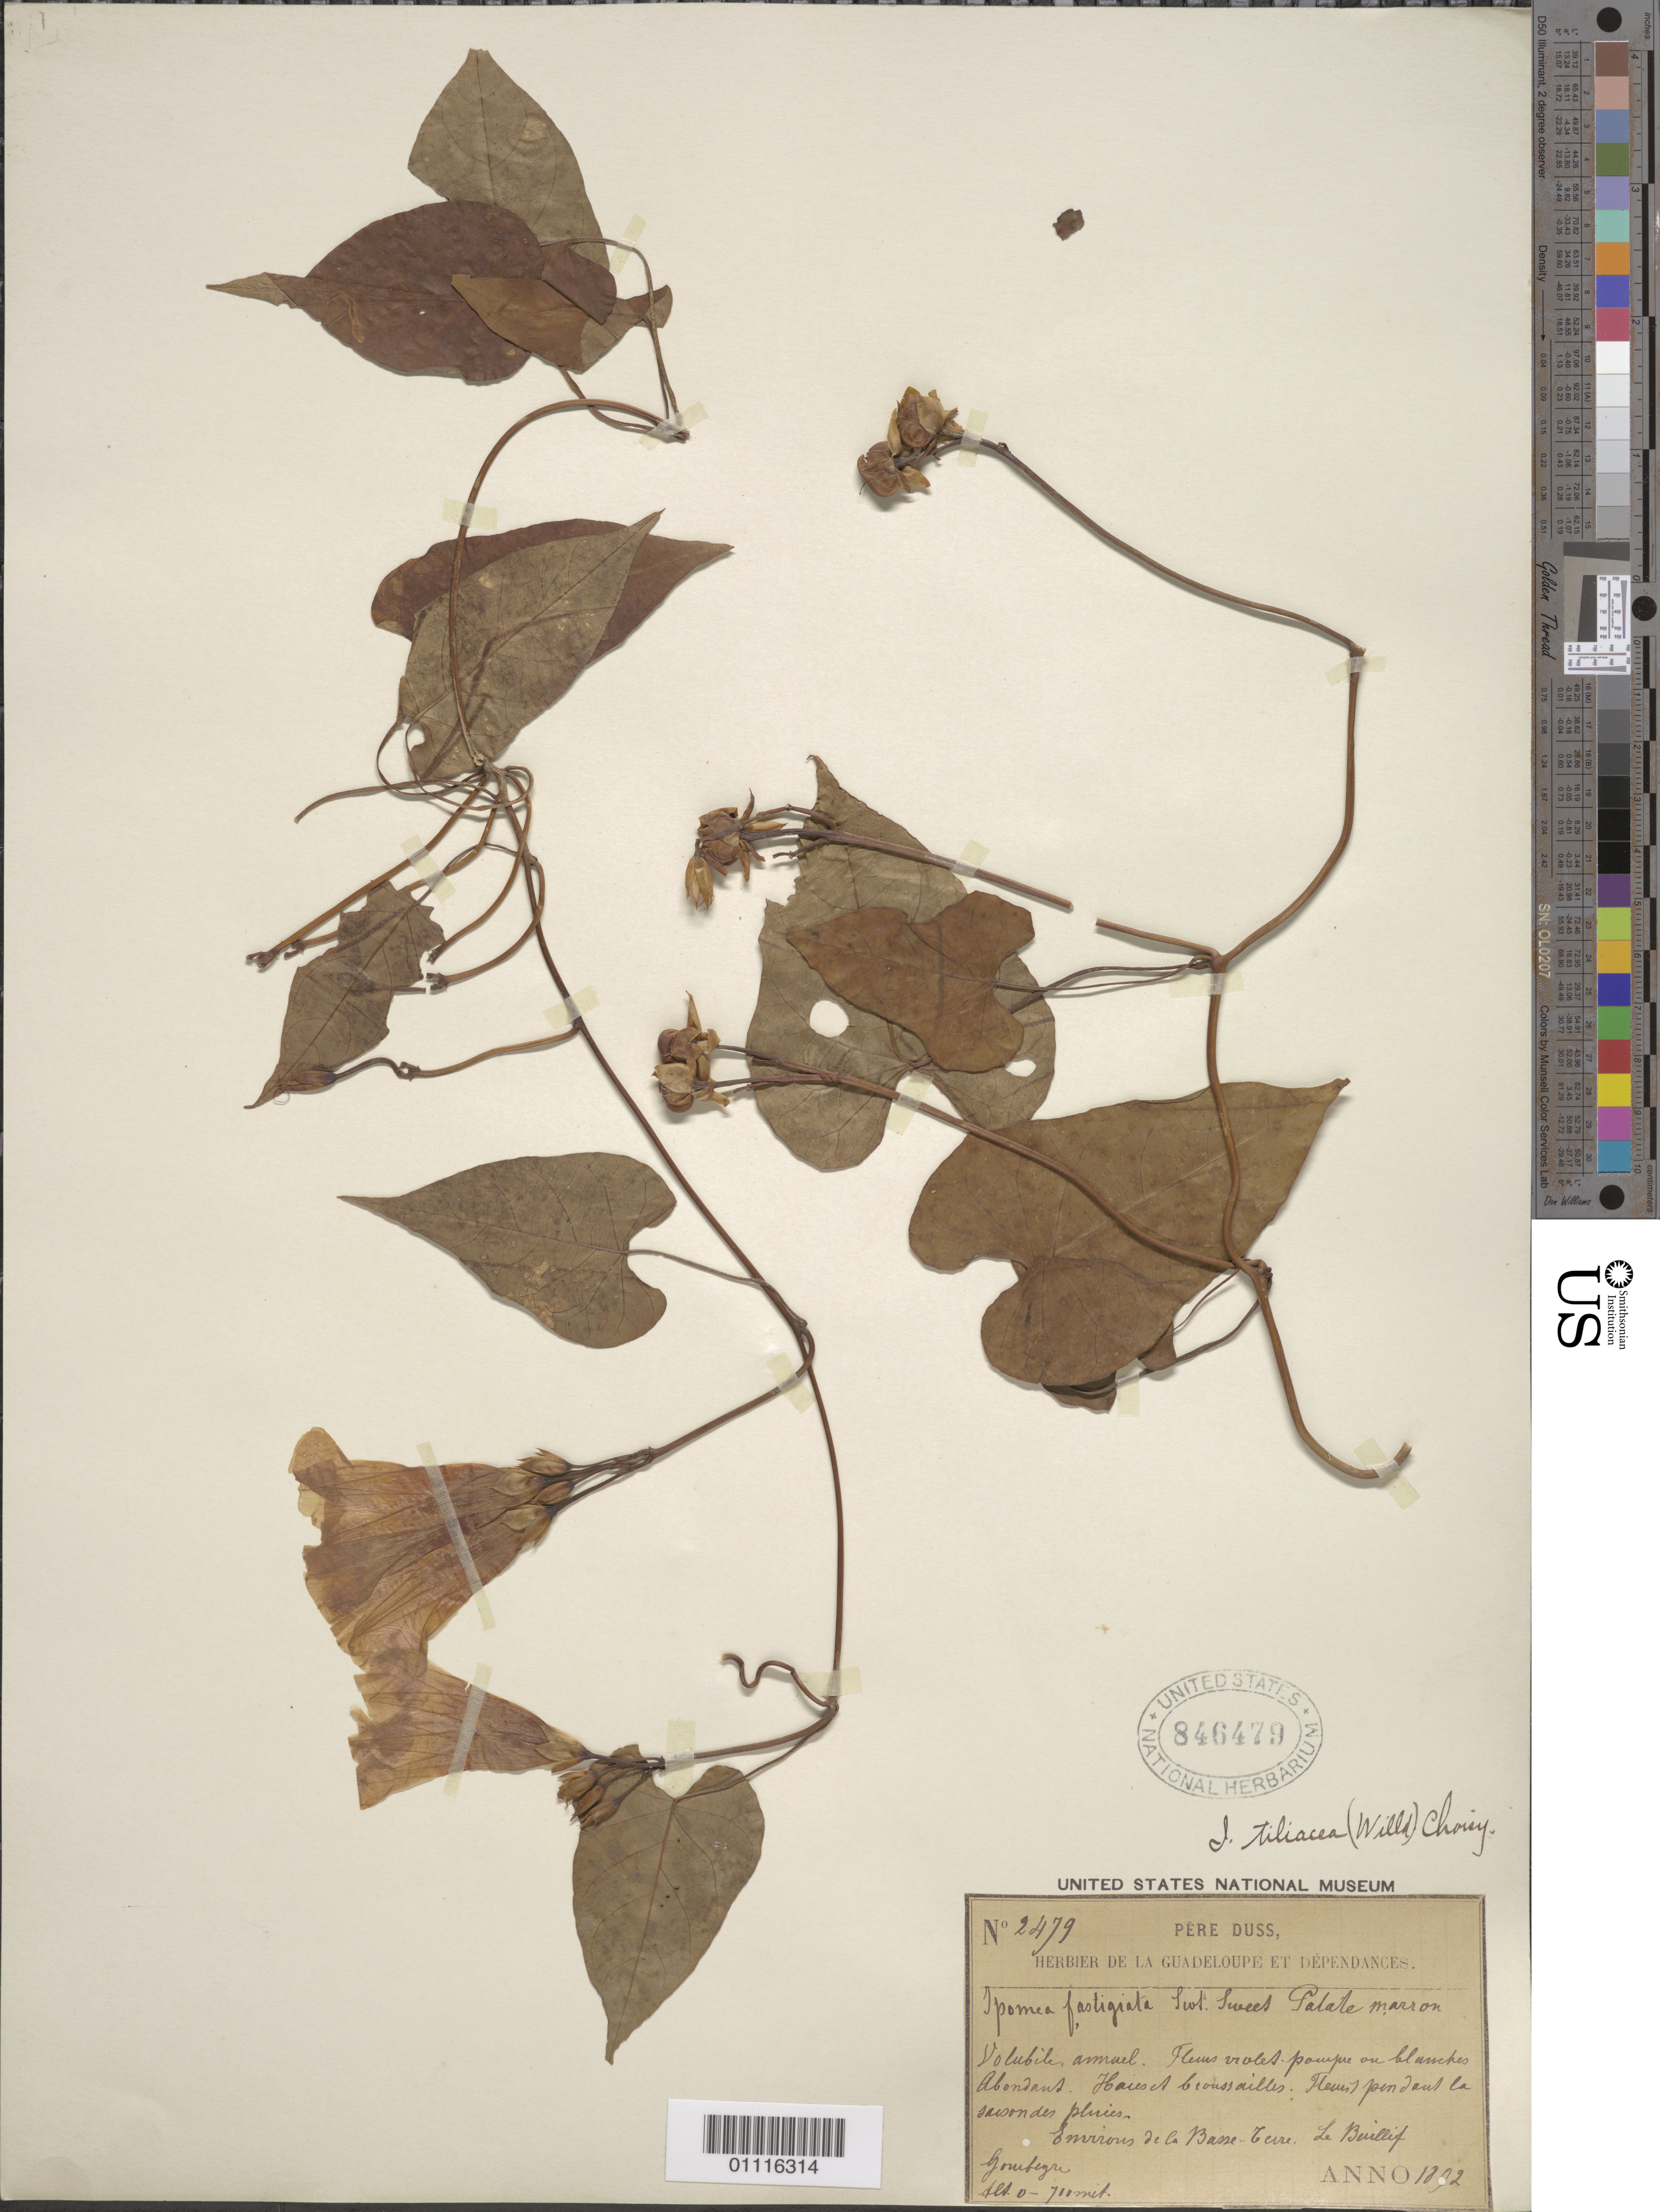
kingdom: Plantae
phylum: Tracheophyta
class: Magnoliopsida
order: Solanales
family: Convolvulaceae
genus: Ipomoea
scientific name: Ipomoea tiliacea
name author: (Willd.) Choisy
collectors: Père Duss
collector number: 2479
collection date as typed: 1892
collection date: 1892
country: Guadeloupe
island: Basse Terre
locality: Haies broussailles. Environs de la Basse-Terre. Le Baillif.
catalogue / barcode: US 846479